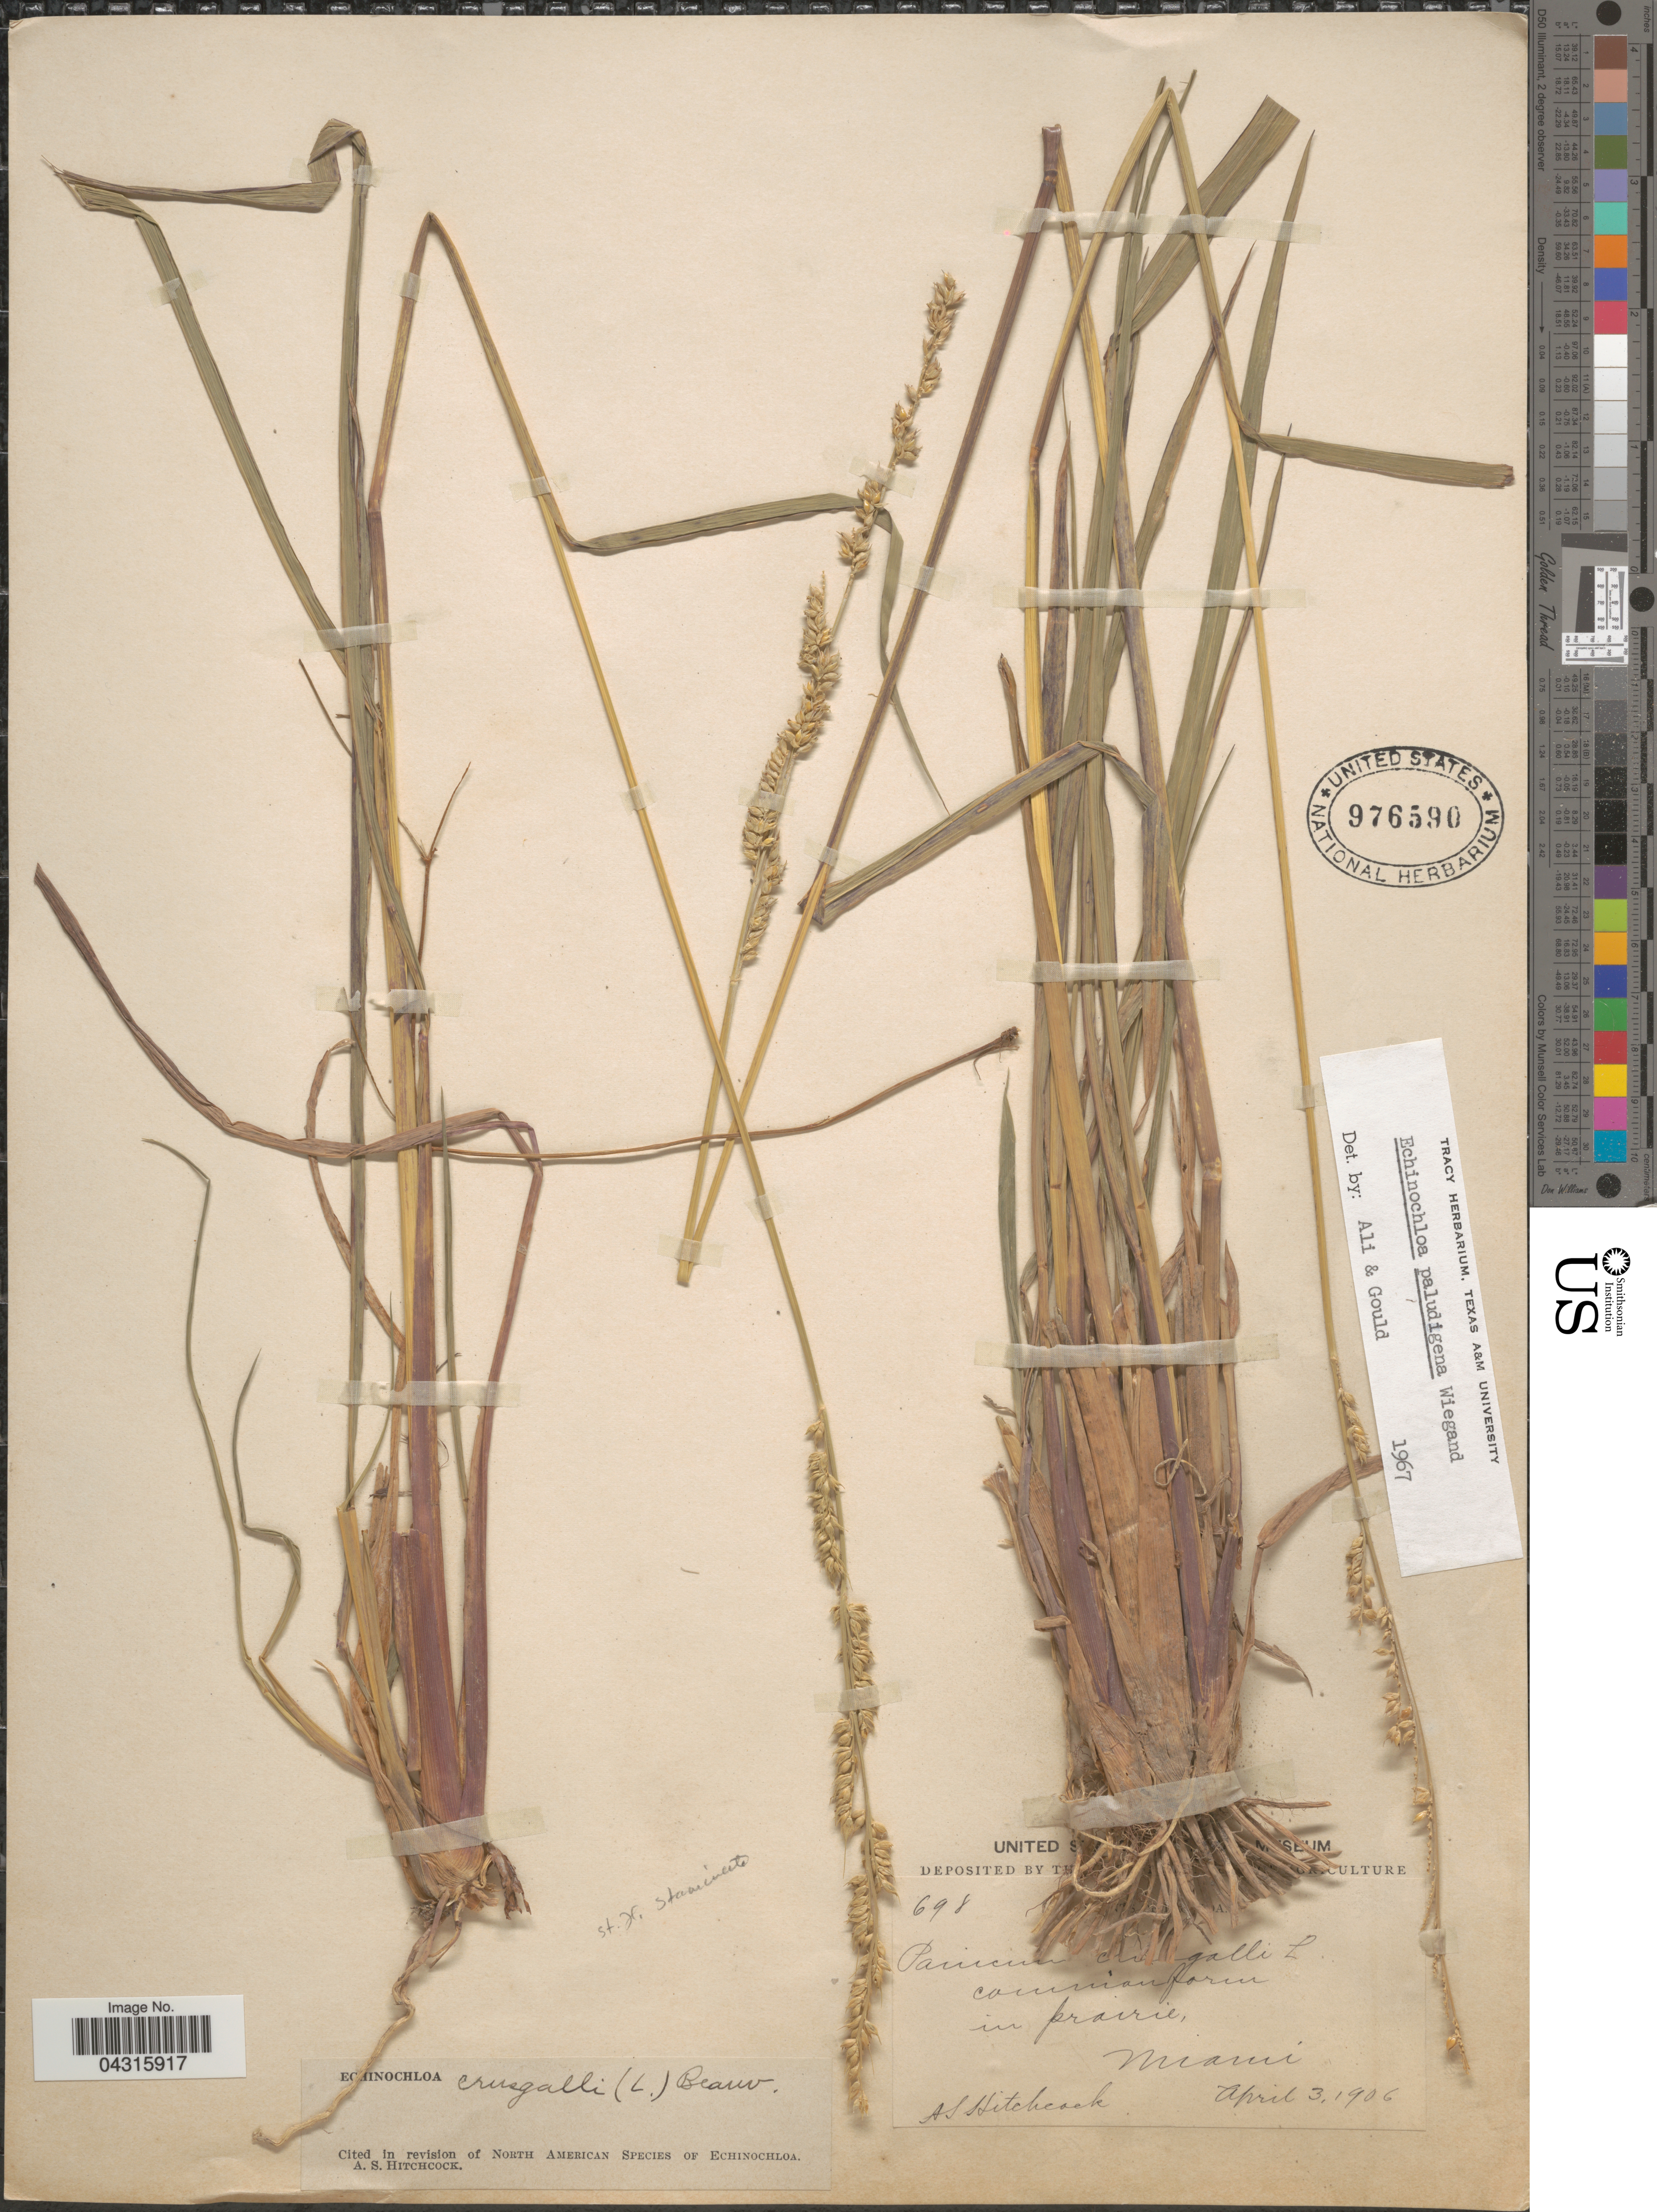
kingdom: Plantae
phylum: Tracheophyta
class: Liliopsida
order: Poales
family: Poaceae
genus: Echinochloa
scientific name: Echinochloa paludigena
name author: Wiegand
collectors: A. S. Hitchcock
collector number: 698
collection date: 1906-04-03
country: United States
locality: In prairie, Miami.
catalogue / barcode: US 976590